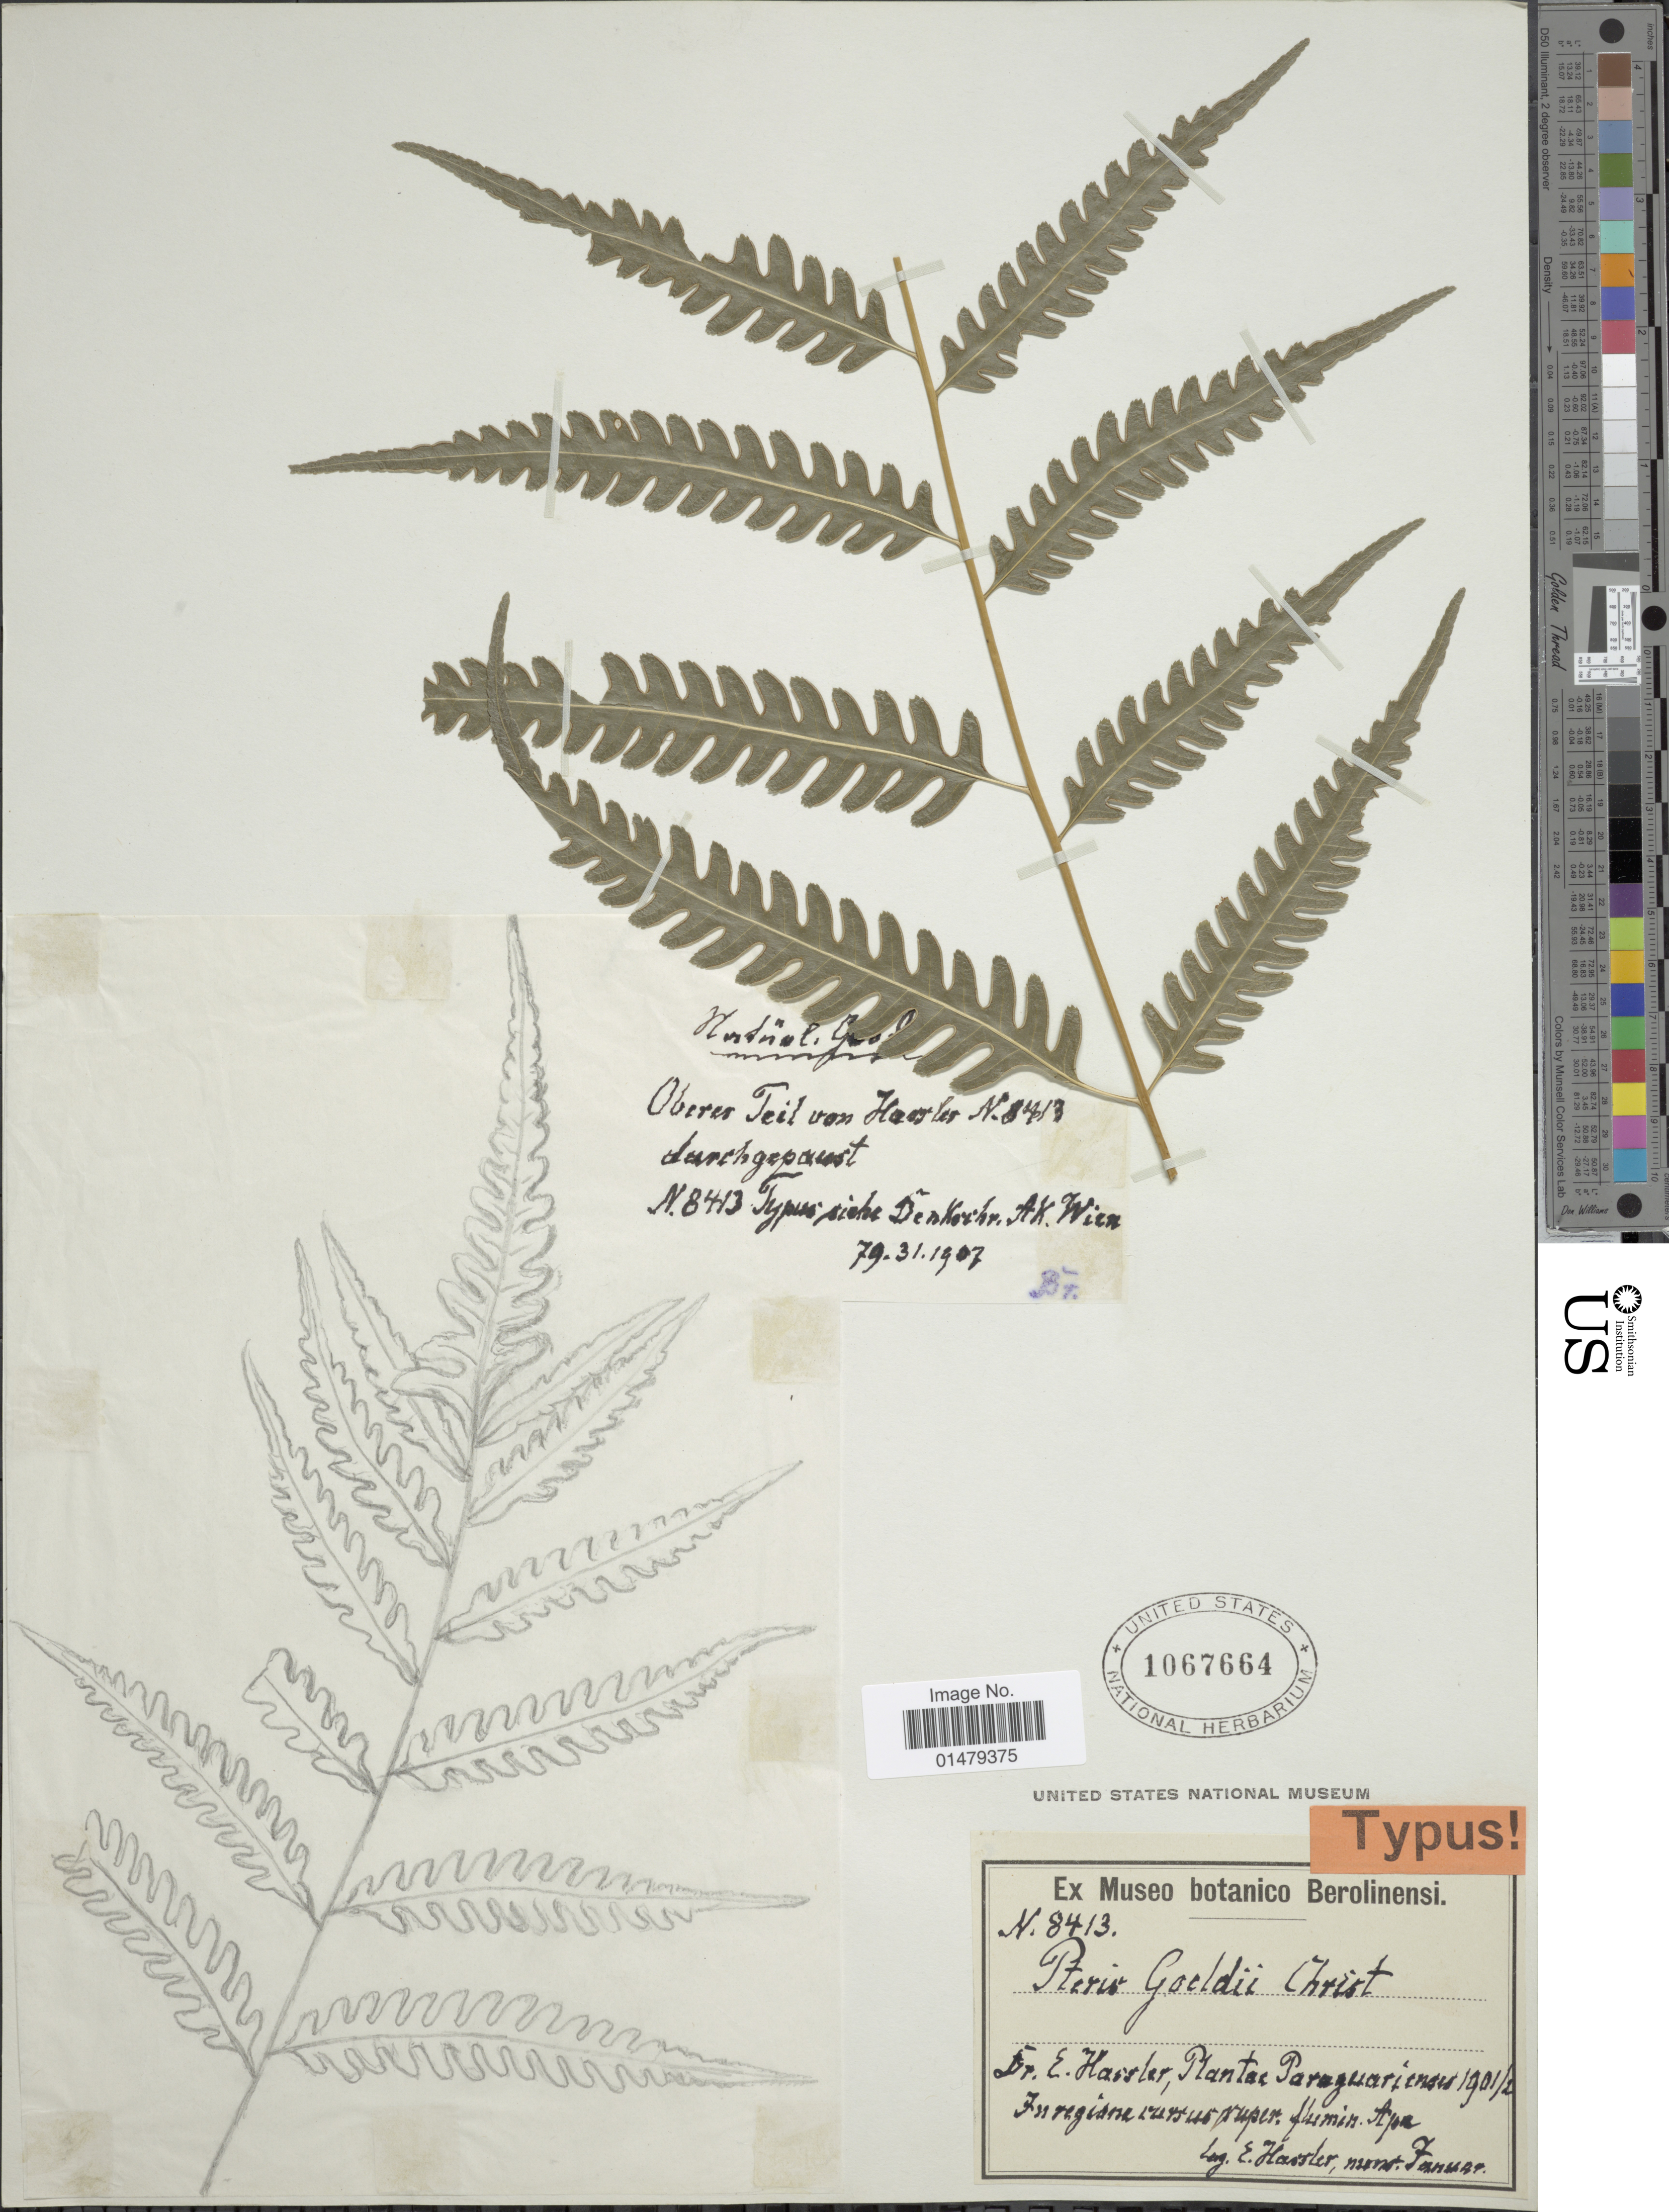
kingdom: Plantae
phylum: Tracheophyta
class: Polypodiopsida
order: Polypodiales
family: Pteridaceae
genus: Pteris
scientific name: Pteris goeldii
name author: Christ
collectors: E. Hassler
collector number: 8413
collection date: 1901/1902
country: Paraguay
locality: Plantae Paraguarienses.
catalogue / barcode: US 1067664